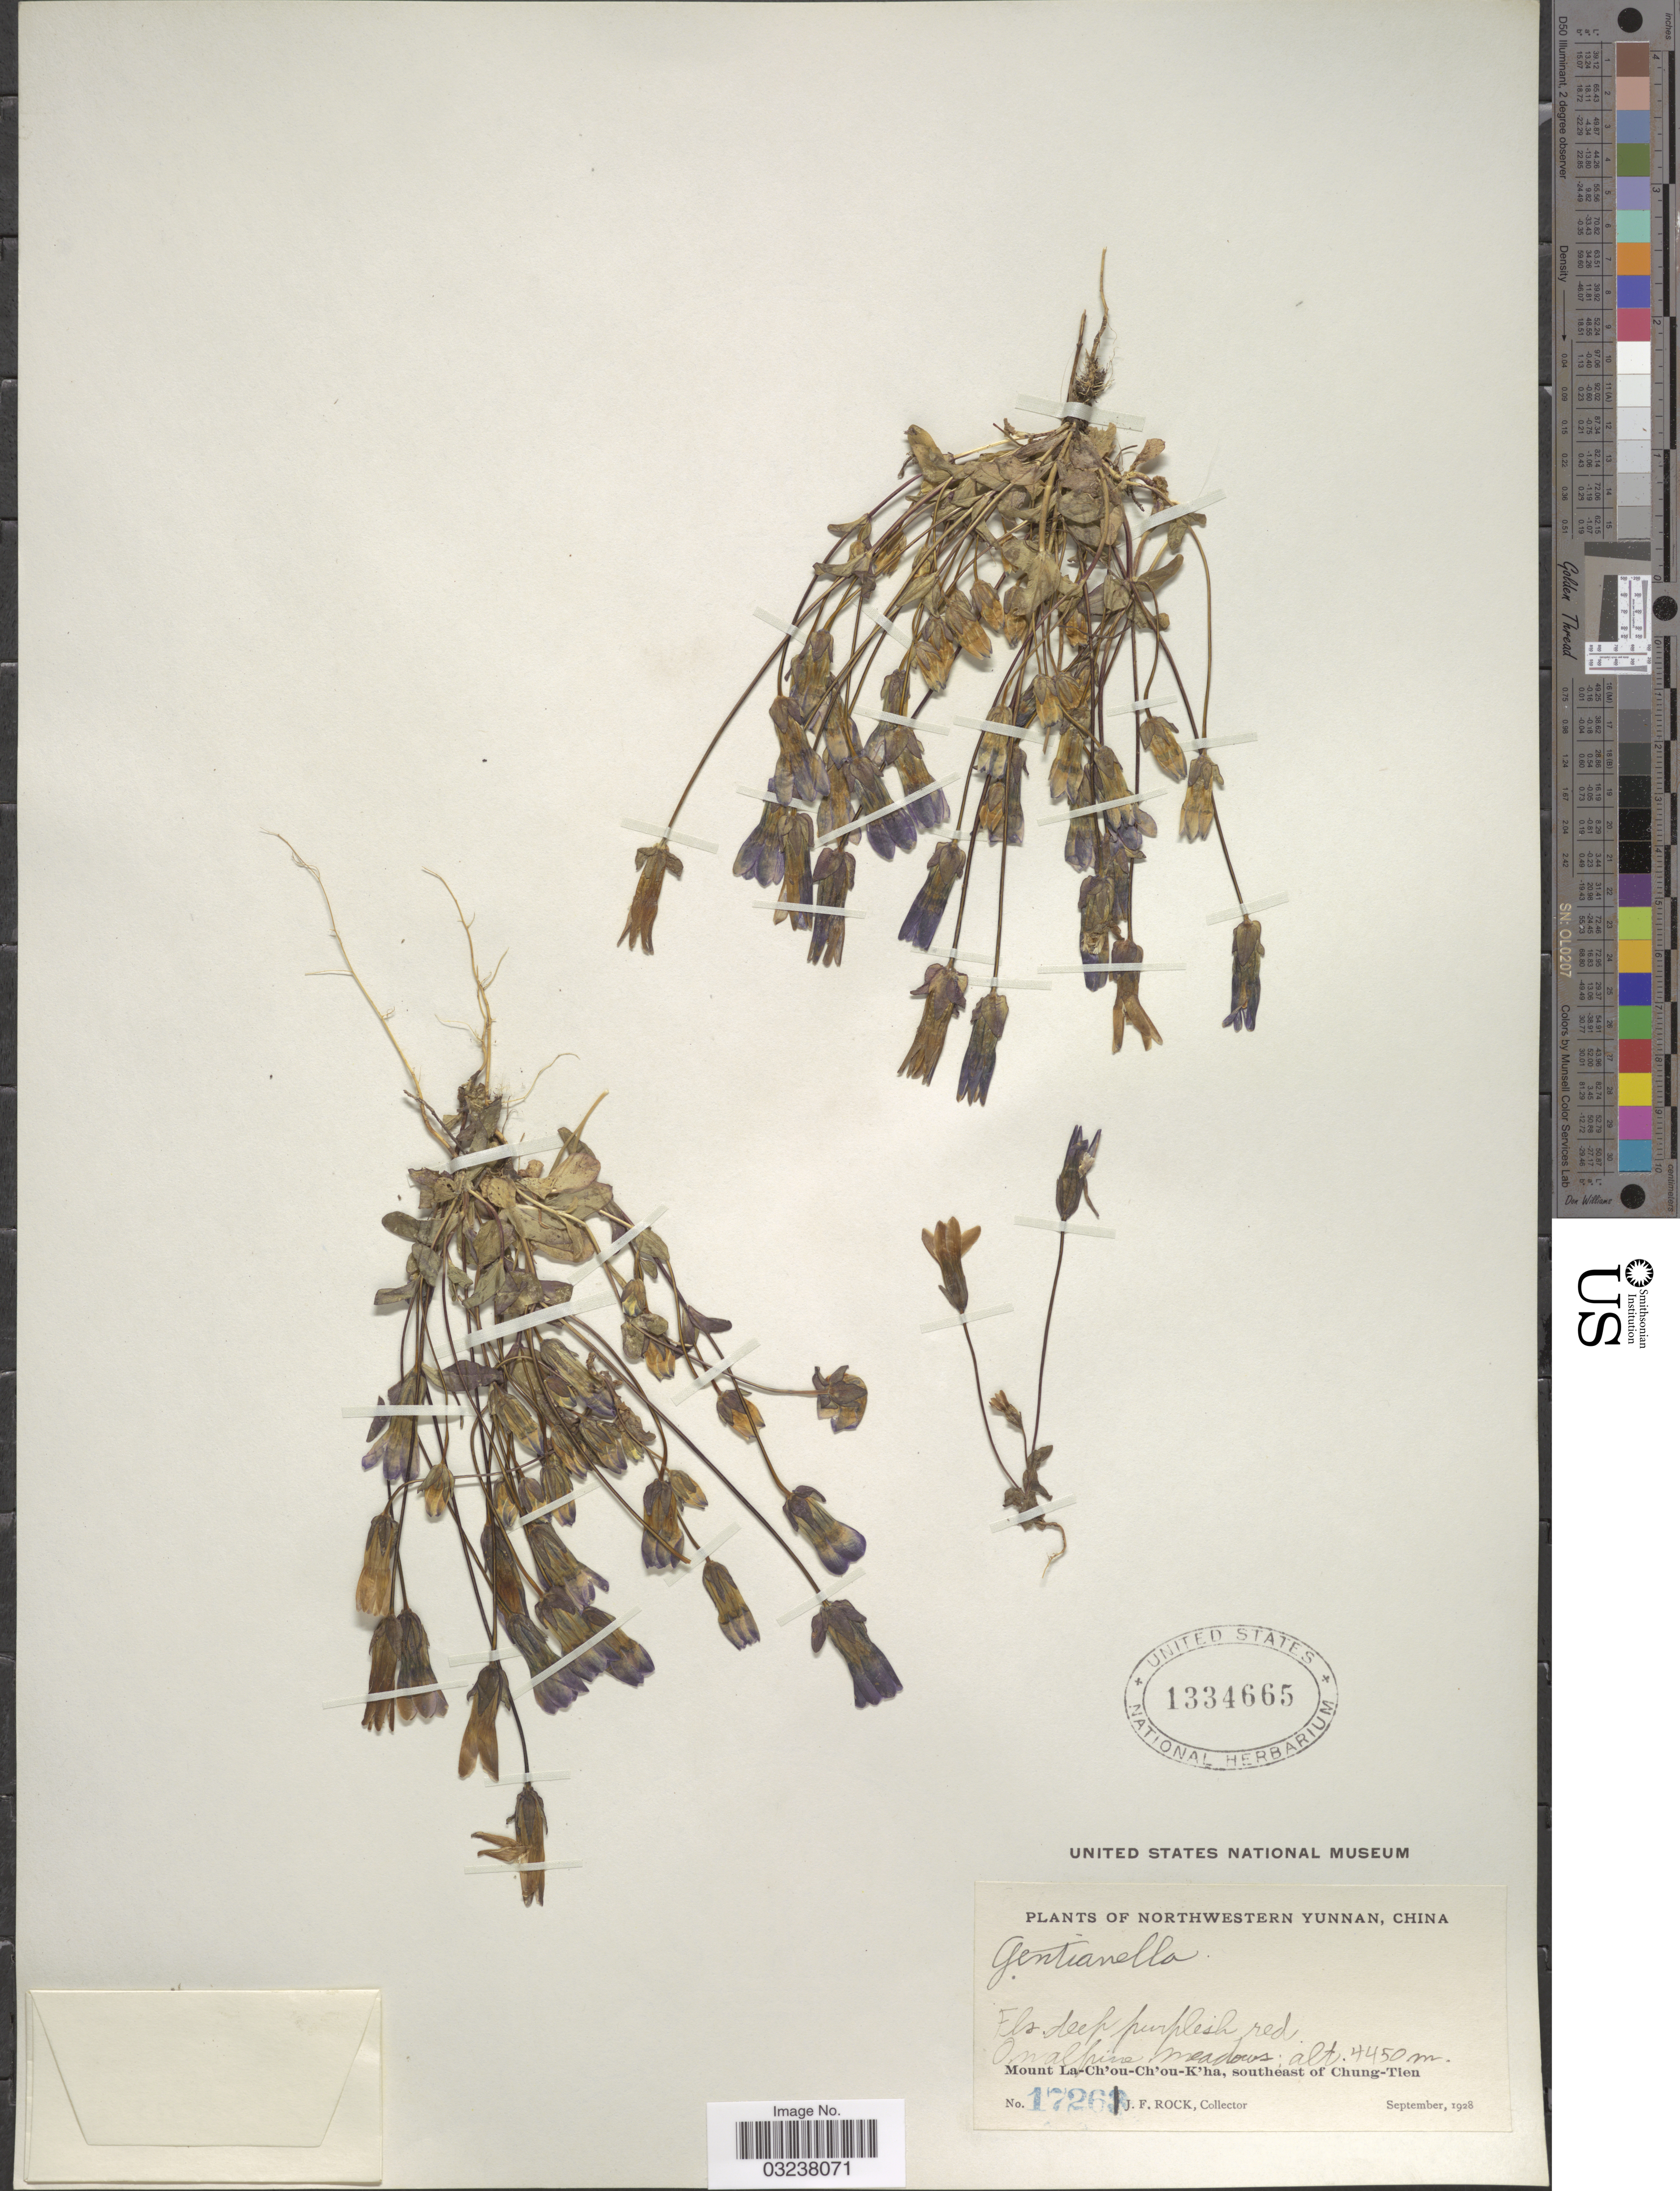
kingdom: Plantae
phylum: Tracheophyta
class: Magnoliopsida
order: Gentianales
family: Gentianaceae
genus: Gentianella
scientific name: Gentianella sp.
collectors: J. Rock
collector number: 17261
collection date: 1923-09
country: China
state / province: Yunnan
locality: Northwestern Yunnan. Mount La-Ch'ou-K'ha, southeast of Chung-Tien.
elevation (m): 4450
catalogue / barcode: US 1334665